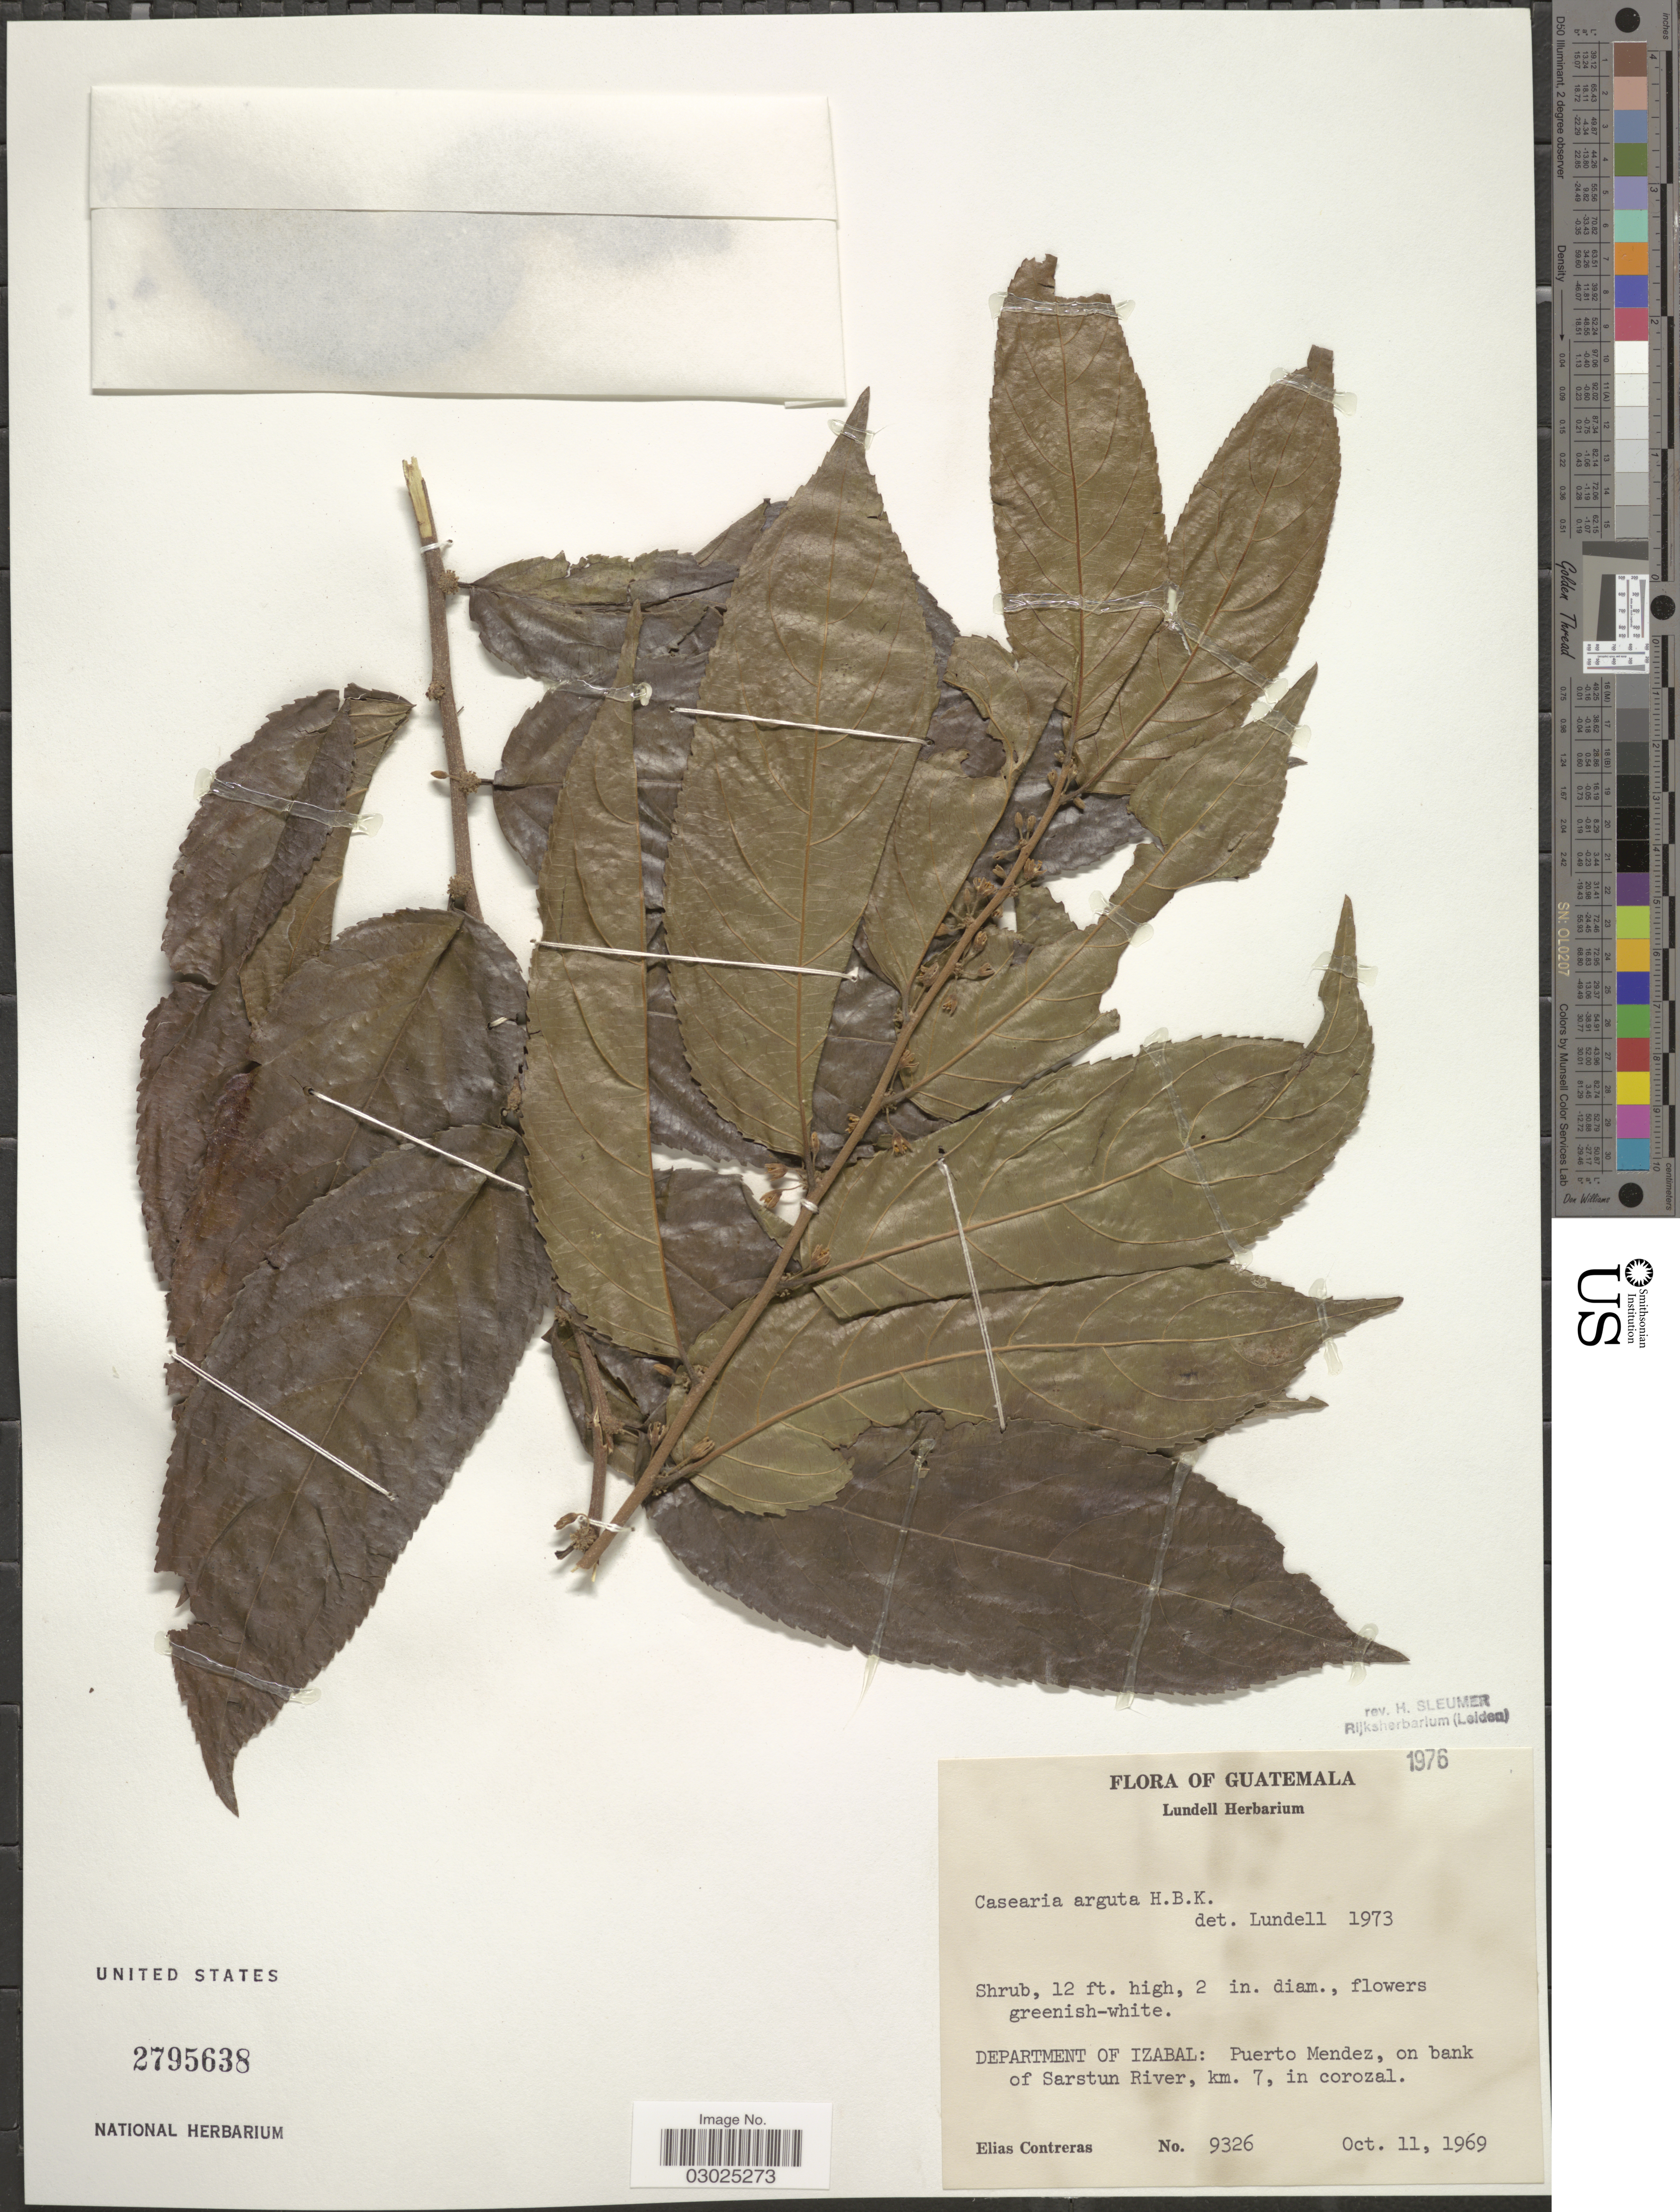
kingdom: Plantae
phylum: Tracheophyta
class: Magnoliopsida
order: Malpighiales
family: Salicaceae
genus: Casearia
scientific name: Casearia arguta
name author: Kunth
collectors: E. Contreras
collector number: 9326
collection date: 1969-10-11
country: Guatemala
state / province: Izabal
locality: Department of Izabal: Puerto Mendez, on bank of Sarstun River, km. 7, in corozal.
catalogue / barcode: US 2795638